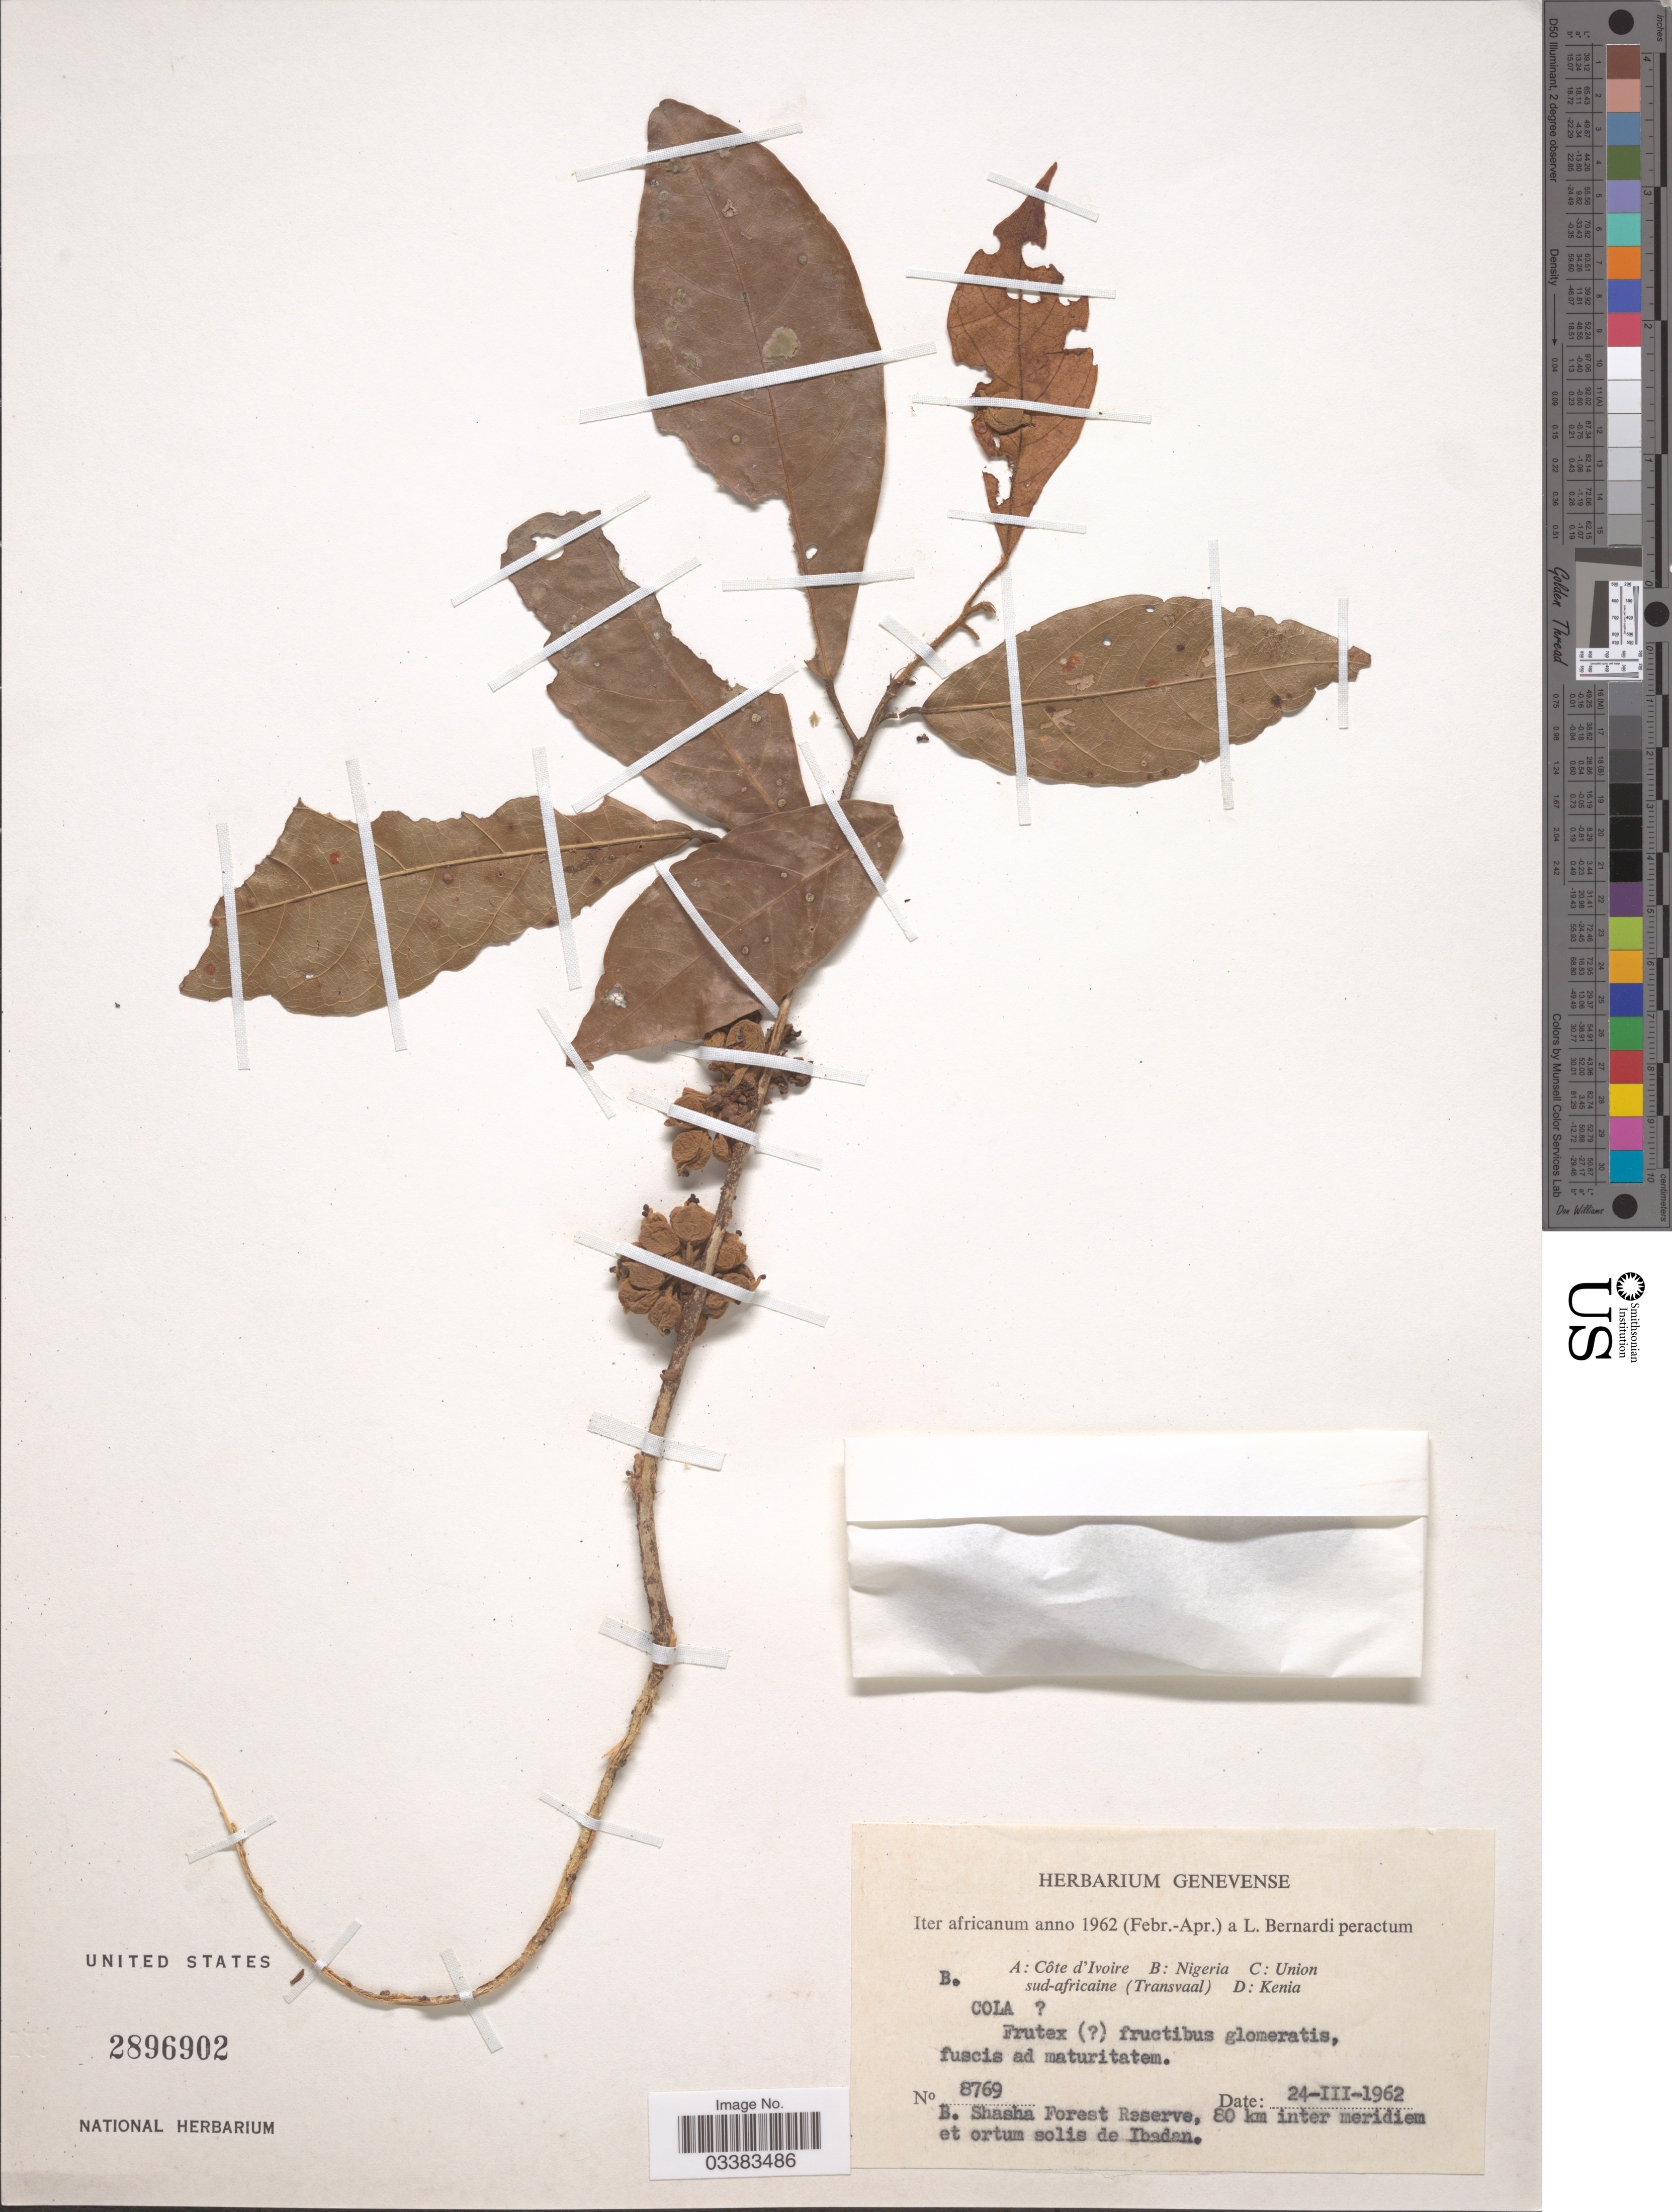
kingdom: Plantae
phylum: Tracheophyta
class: Magnoliopsida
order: Malvales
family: Malvaceae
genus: Cola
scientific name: Cola sp.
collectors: L. Bernardi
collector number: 8769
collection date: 1962-03-24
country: Nigeria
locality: B. Shasha Forest Reserve, 80 km inter meridiem et ortum solis de Ibadan.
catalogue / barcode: US 2896902